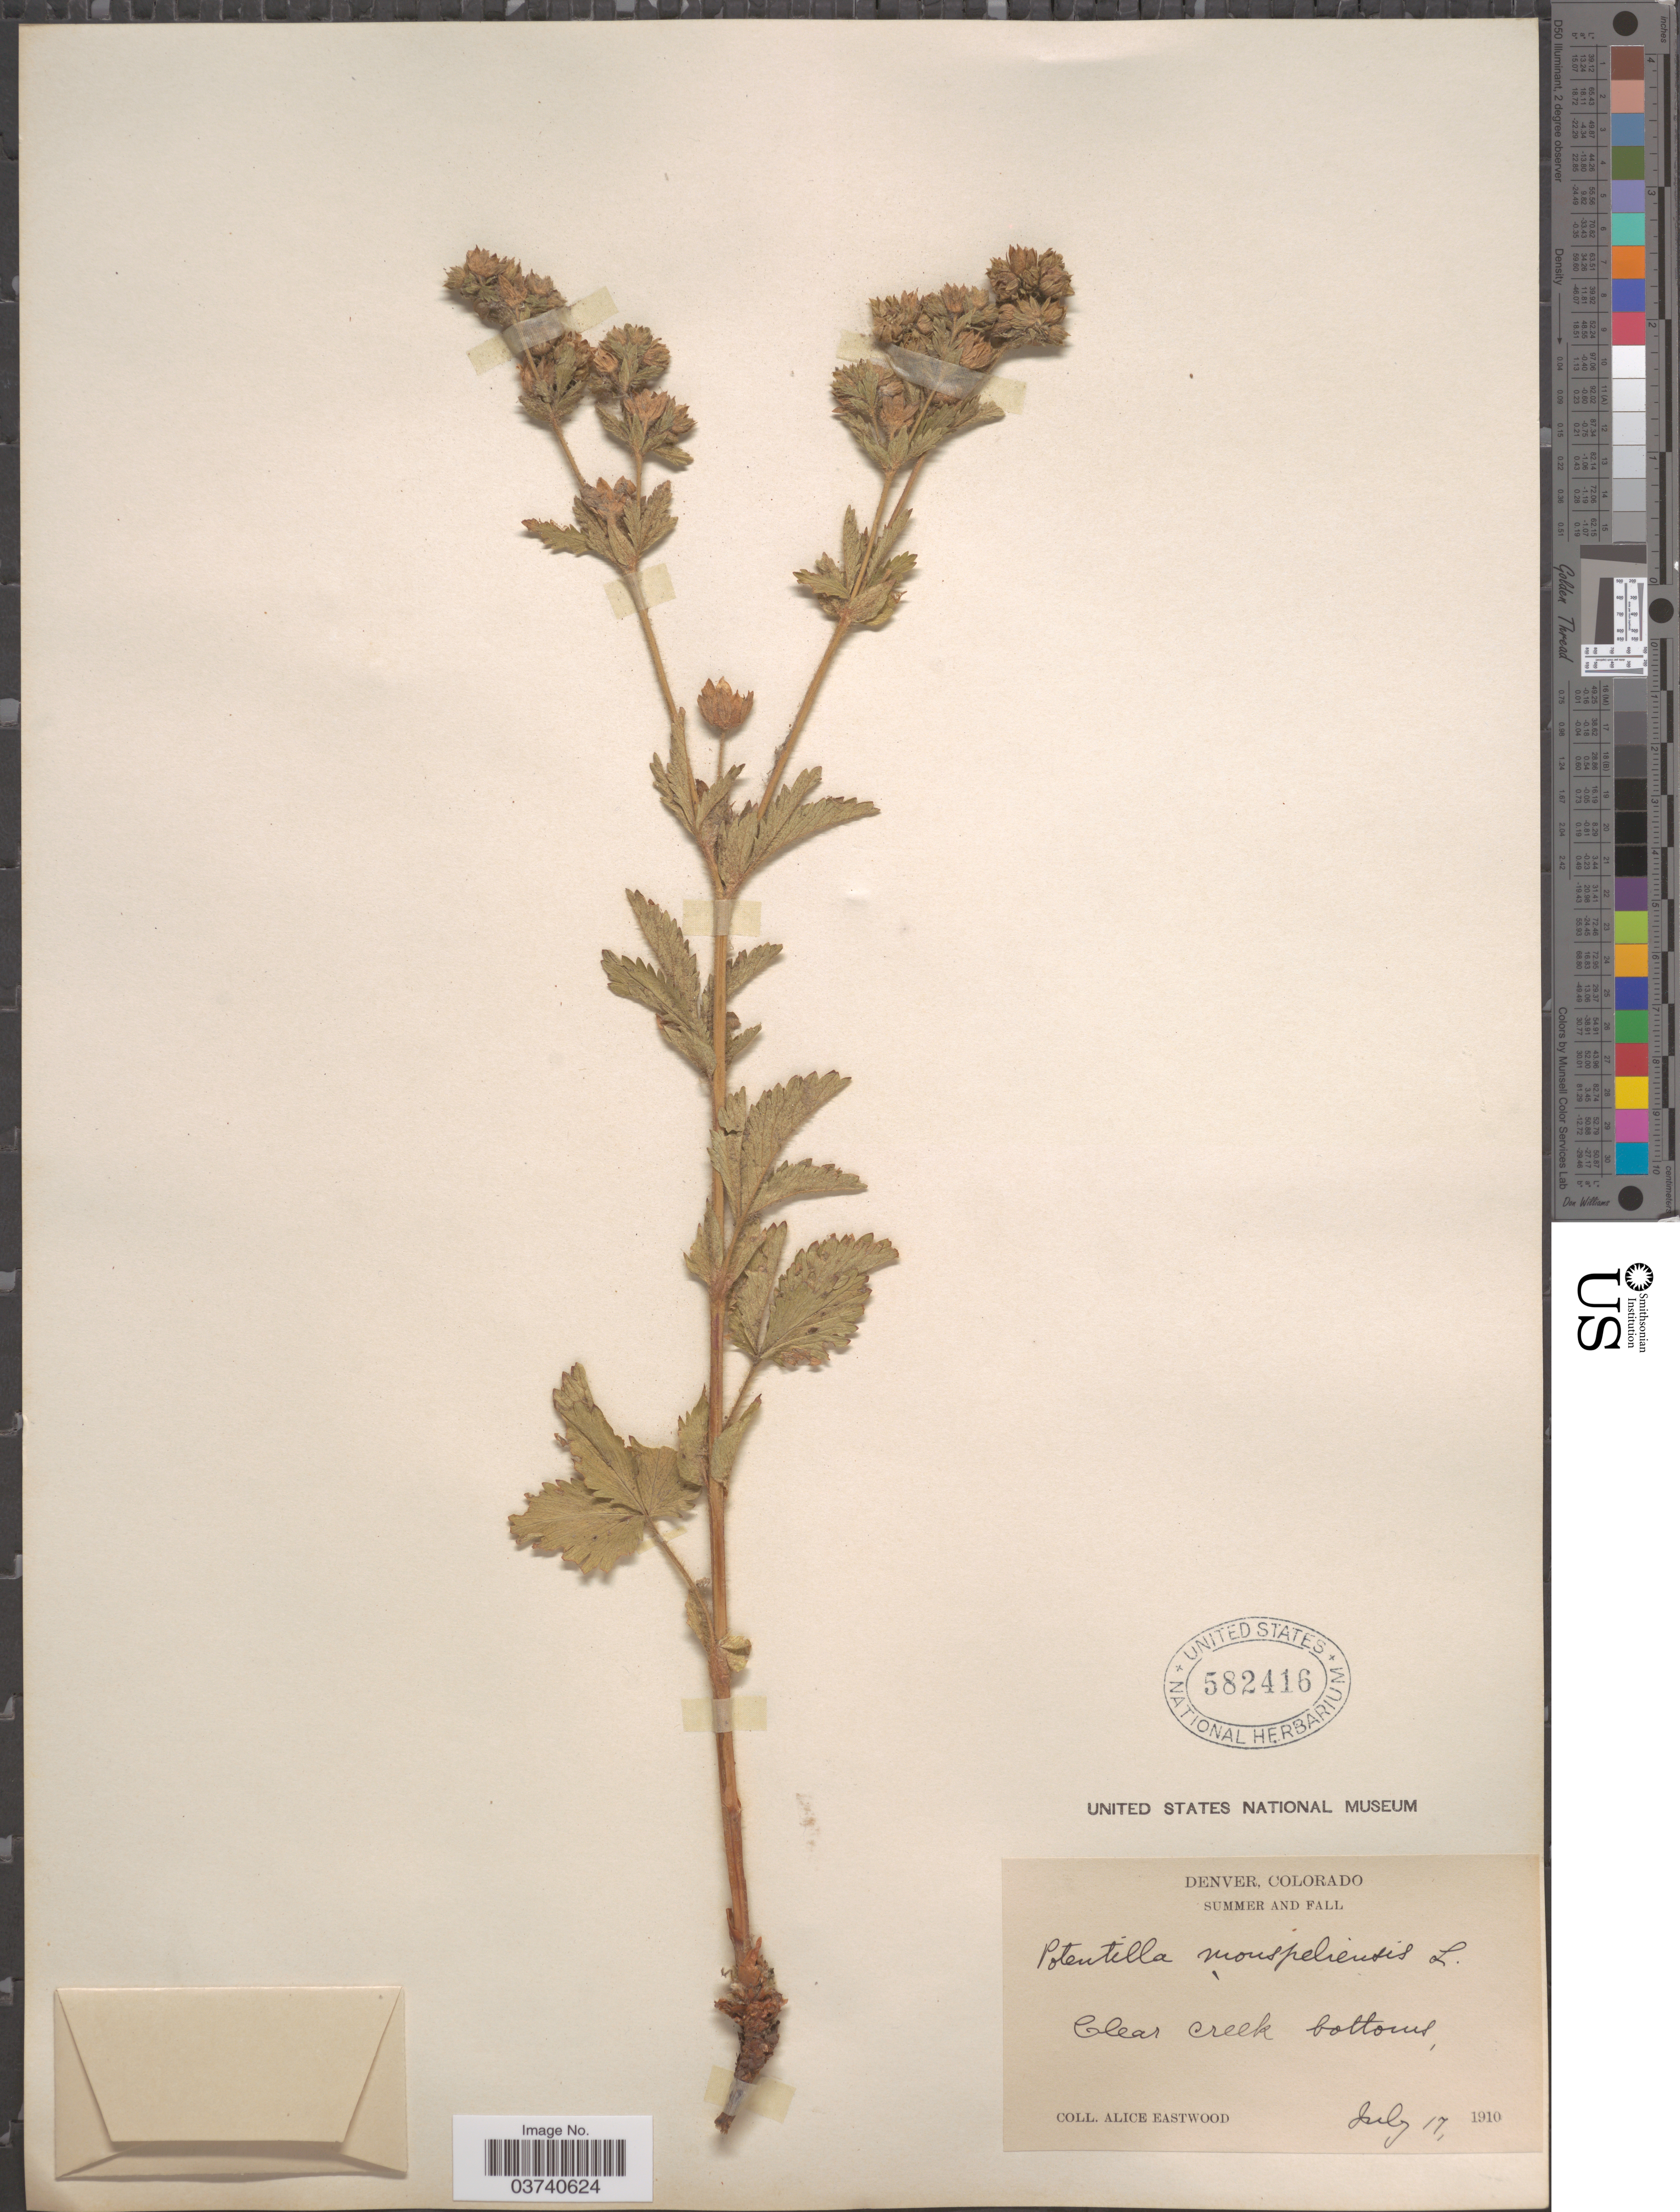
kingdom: Plantae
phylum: Tracheophyta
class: Magnoliopsida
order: Rosales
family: Rosaceae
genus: Potentilla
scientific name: Potentilla norvegica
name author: L.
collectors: A. Eastwood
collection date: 1910-07-17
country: United States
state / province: Colorado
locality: Clear Creek bottoms.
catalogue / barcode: US 582416